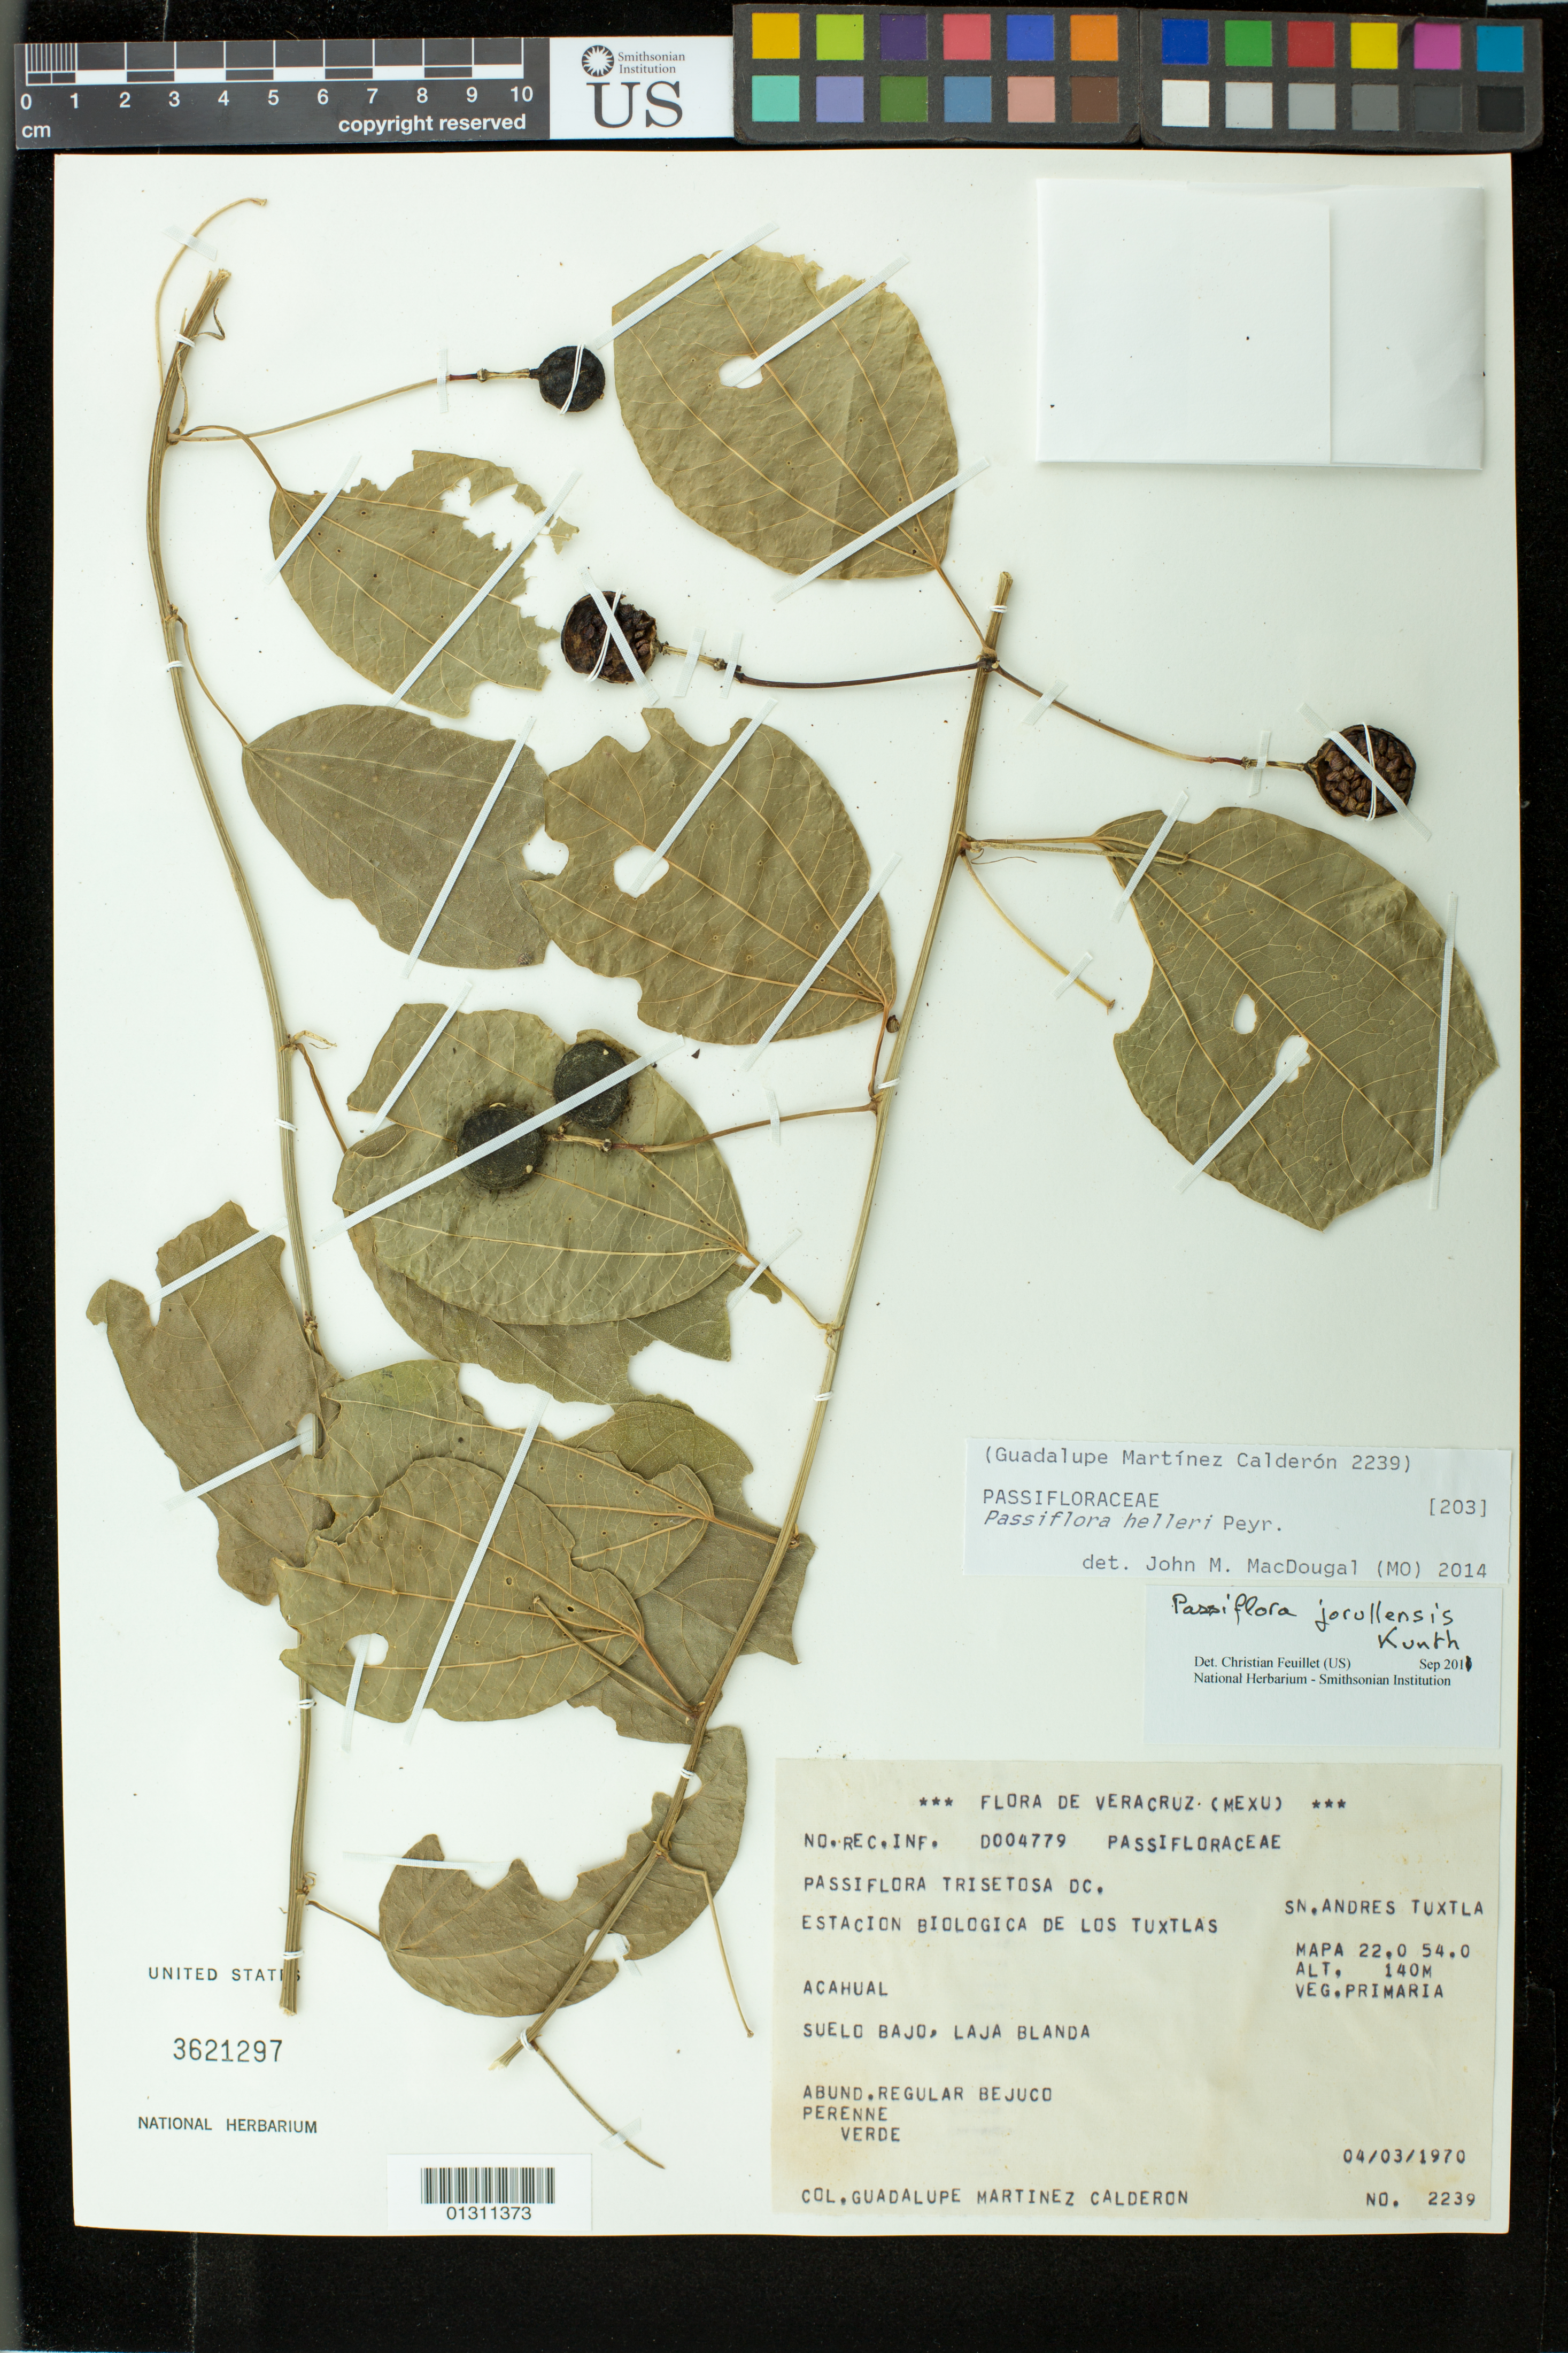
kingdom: Plantae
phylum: Tracheophyta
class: Magnoliopsida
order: Malpighiales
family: Passifloraceae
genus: Passiflora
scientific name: Passiflora helleri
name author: Peyr.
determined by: MacDougal, John M.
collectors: G. Martínez Calderón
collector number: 2239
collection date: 1970-04-03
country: Mexico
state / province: Veracruz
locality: Biological station los Tuxtlas, Sn. Andres, Tuxtla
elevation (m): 1400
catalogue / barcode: US 3621297